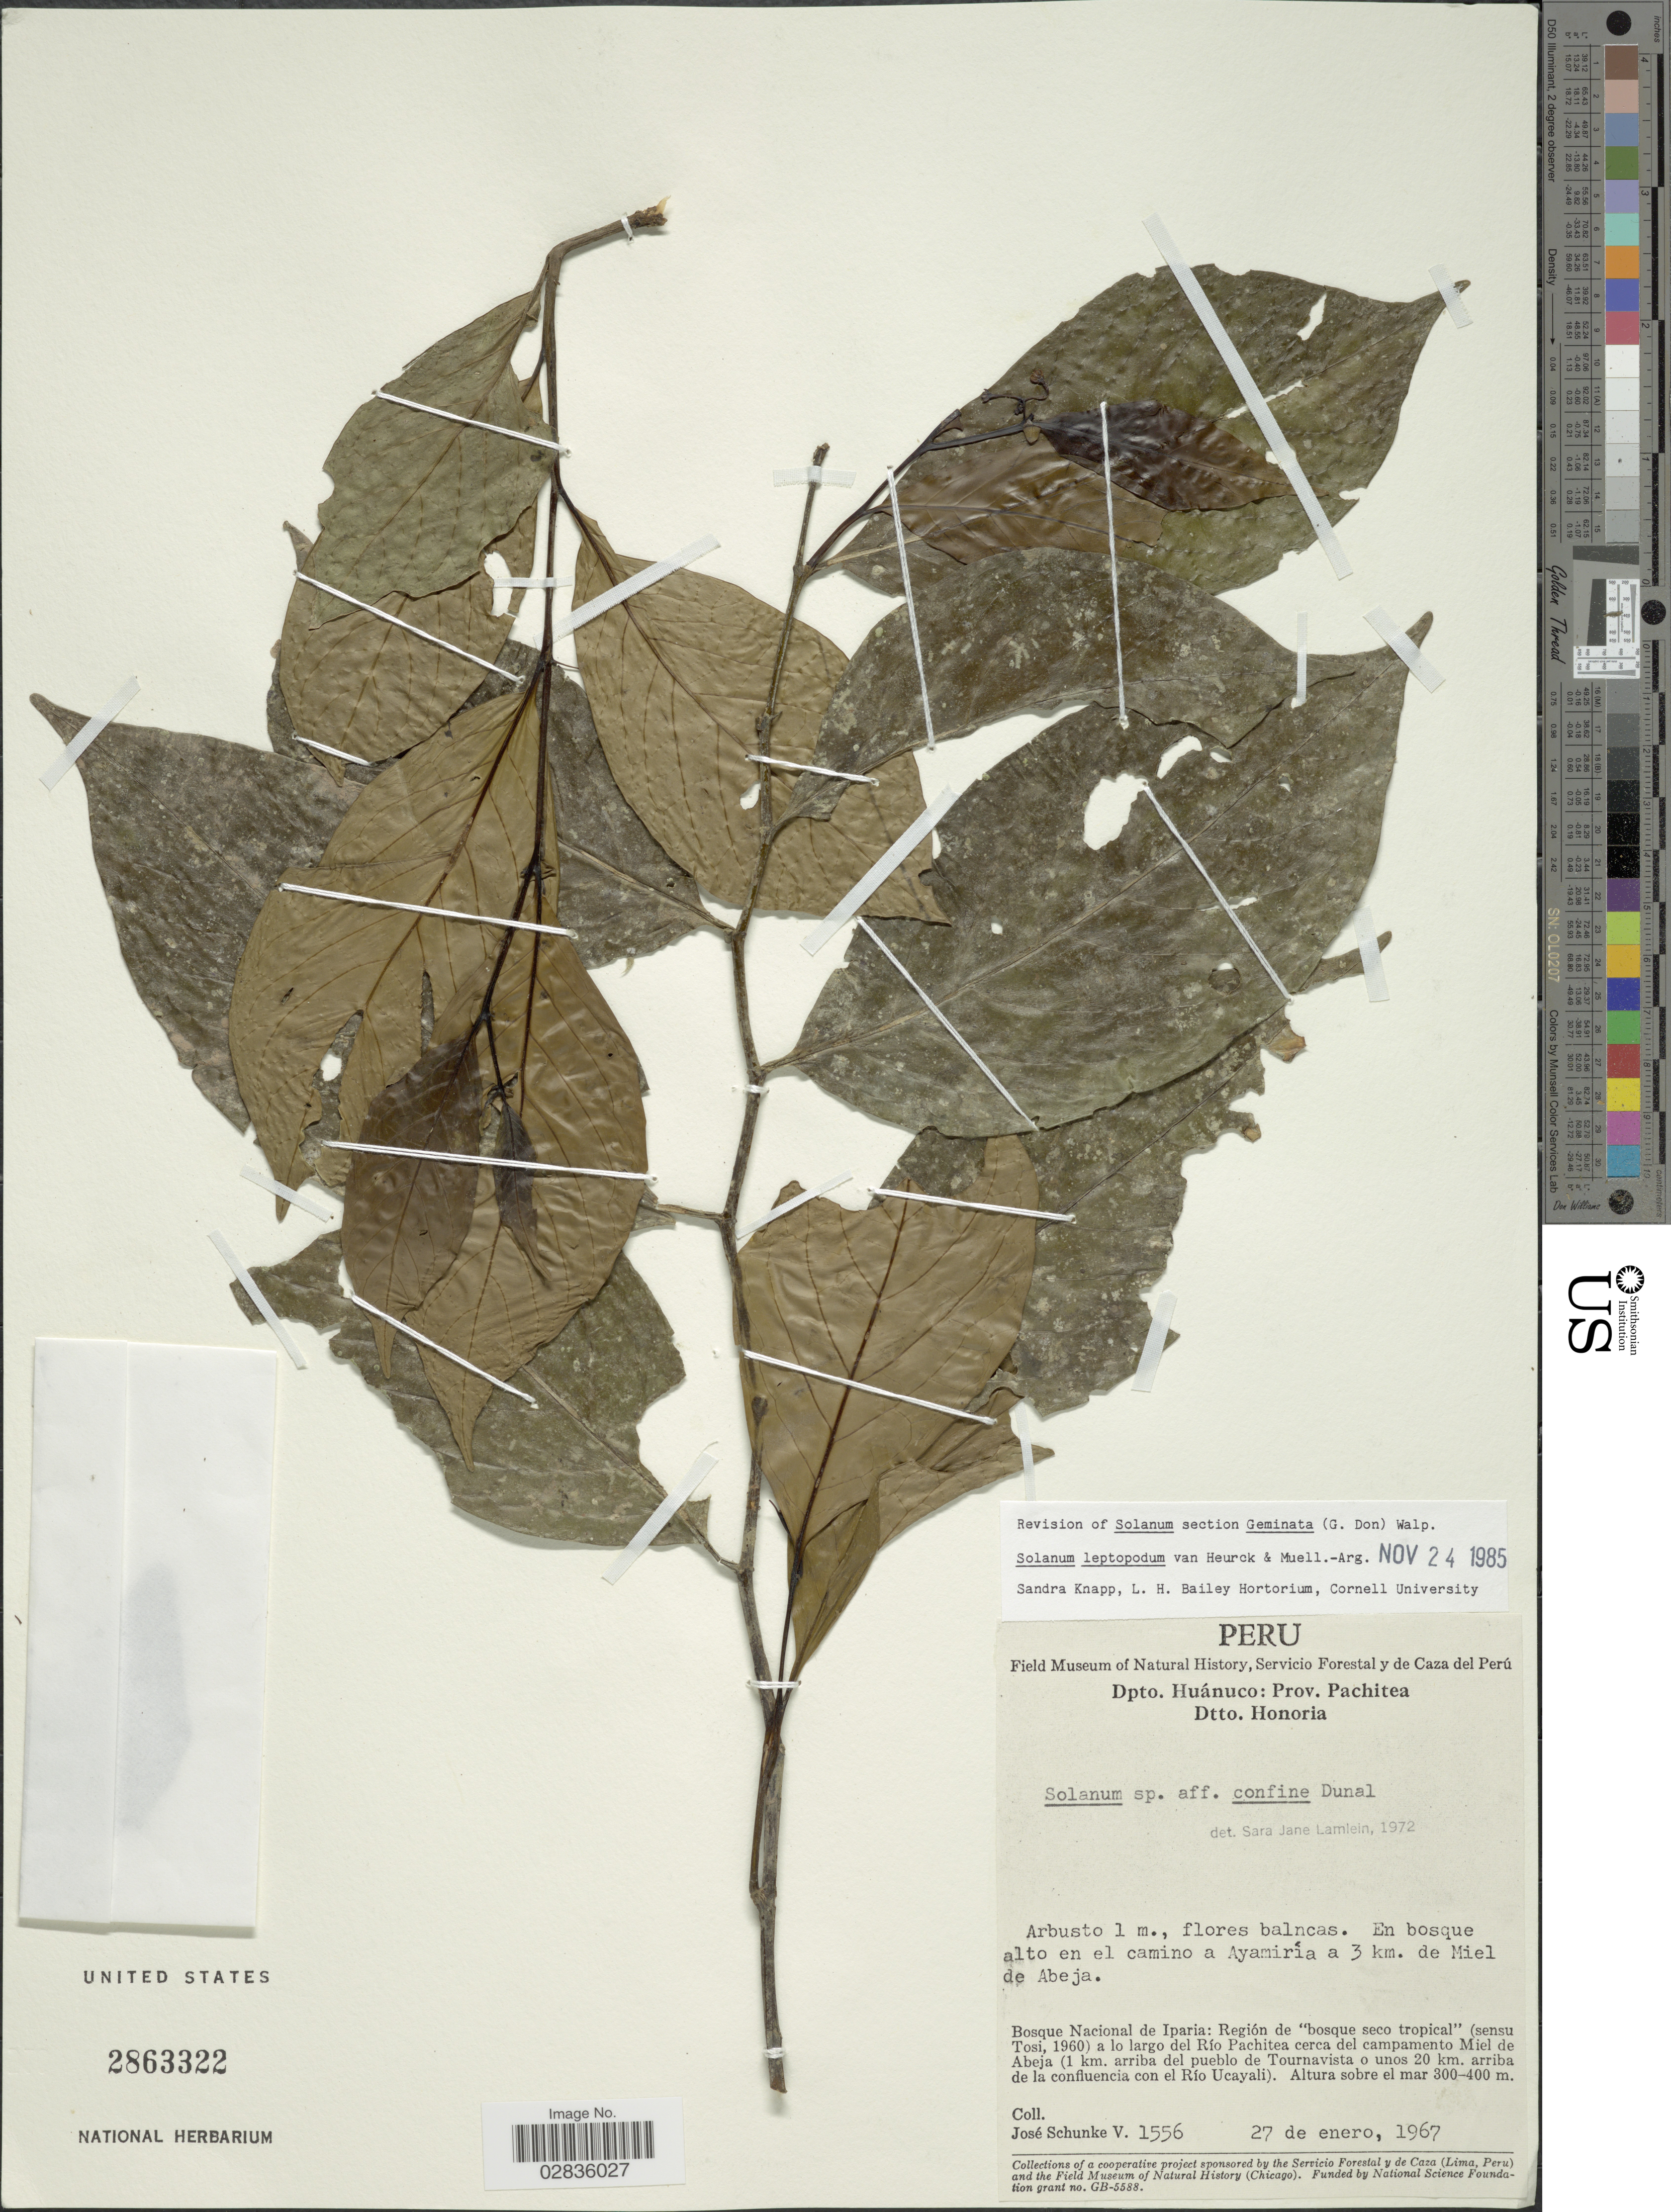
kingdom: Plantae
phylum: Tracheophyta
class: Magnoliopsida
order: Solanales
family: Solanaceae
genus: Solanum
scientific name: Solanum leptopodum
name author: Van Heurck & Müll. Arg.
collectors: J. Schunke Vigo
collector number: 1556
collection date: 1967-01-27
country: Peru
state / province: Huánuco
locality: Dpto. Huánuco: Prov. Pachitea. Dtto. Honoria. En bosque alto en el camino a Ayamiría a 3 km. de Miel de Abeja. Bosque Nacional de Iparia: Región de "bosque seco tropical" (sensu Tosi, 1960) a lo largo del Río Pachitea cerca del campamento Miel de Abeja (1 km. arriba del pueblo de Tournavista o unos 20 km. arriba de la confluencia con el Río Ucayali).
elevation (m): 300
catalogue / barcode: US 2863322